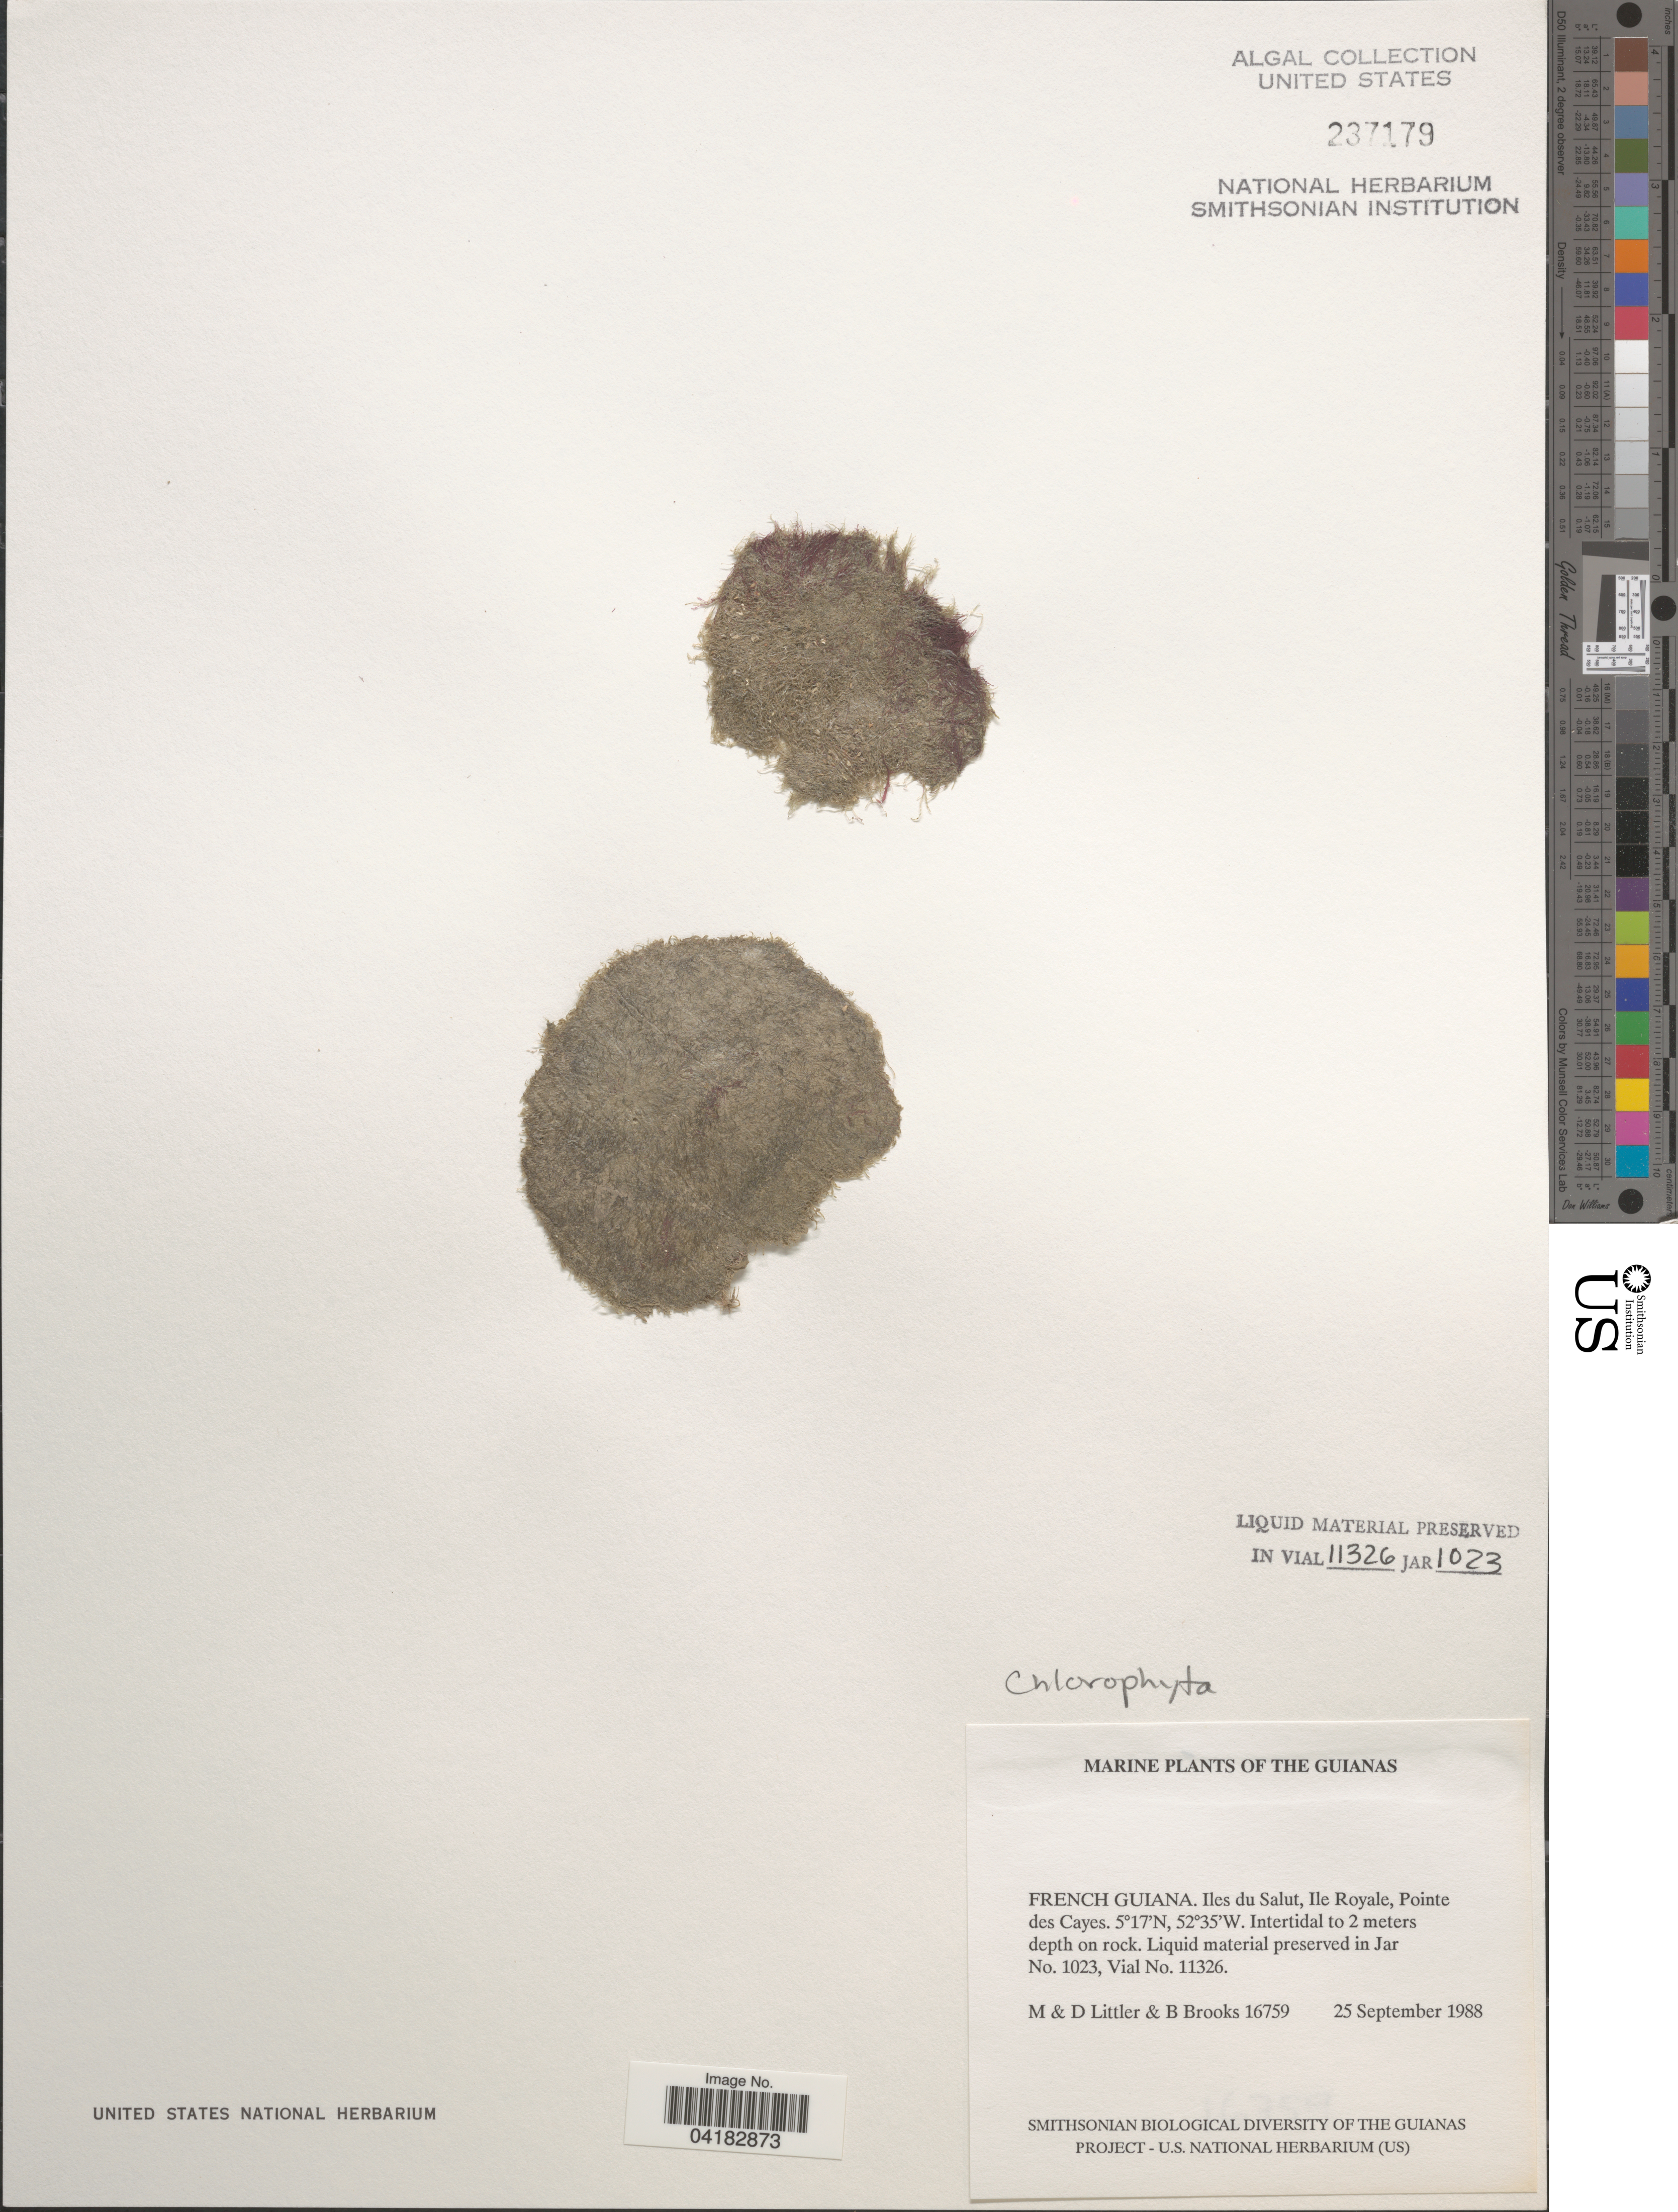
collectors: M. Littler, D. S. Littler & B. Brooks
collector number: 16759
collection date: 1988-09-25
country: French Guiana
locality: Guianas. Iles du Salut, Ile Royale, Pointe des Cayes.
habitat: Intertidal to 2 meters depth on rock.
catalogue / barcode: US 237179